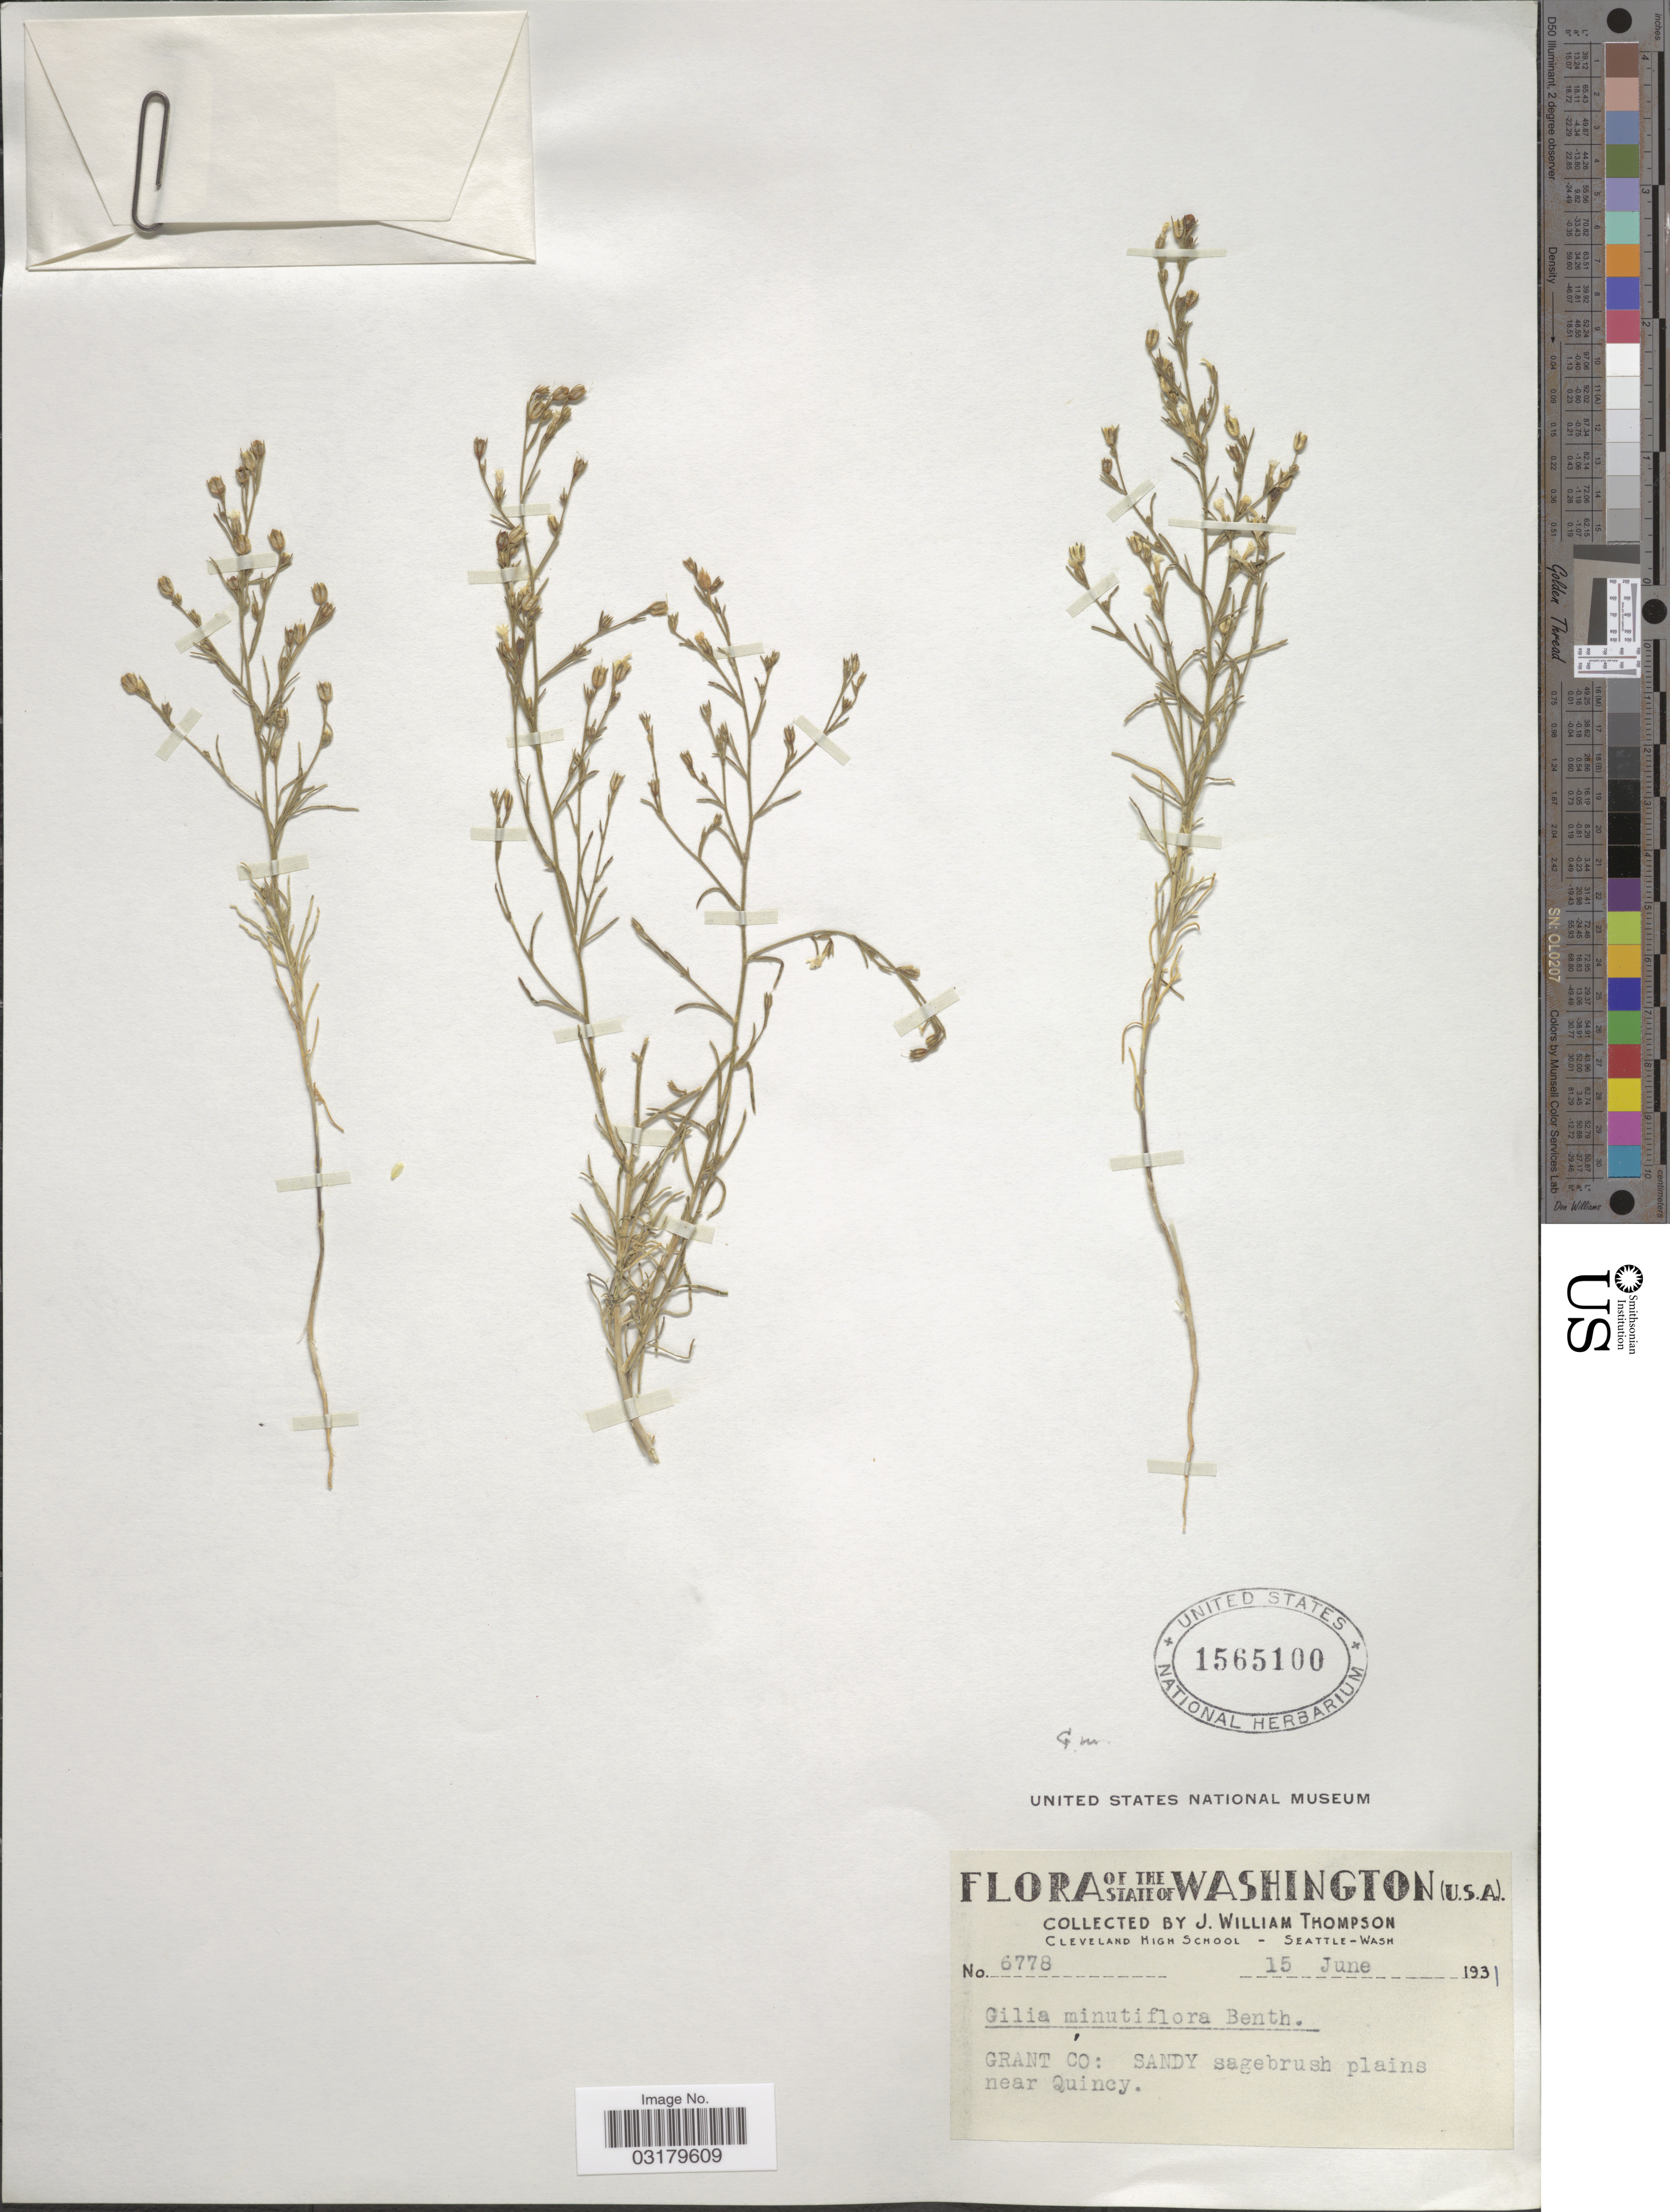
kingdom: Plantae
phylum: Tracheophyta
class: Magnoliopsida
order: Ericales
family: Polemoniaceae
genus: Microgilia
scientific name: Microgilia minutiflora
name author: (J.M. Porter & L.A. Johnson) Benth.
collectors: J. W. Thompson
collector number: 6778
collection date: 1931-06-15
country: United States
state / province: Washington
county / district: Grant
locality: Grant Co: Sandy sagebrush plains near Quincy.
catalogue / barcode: US 1565100